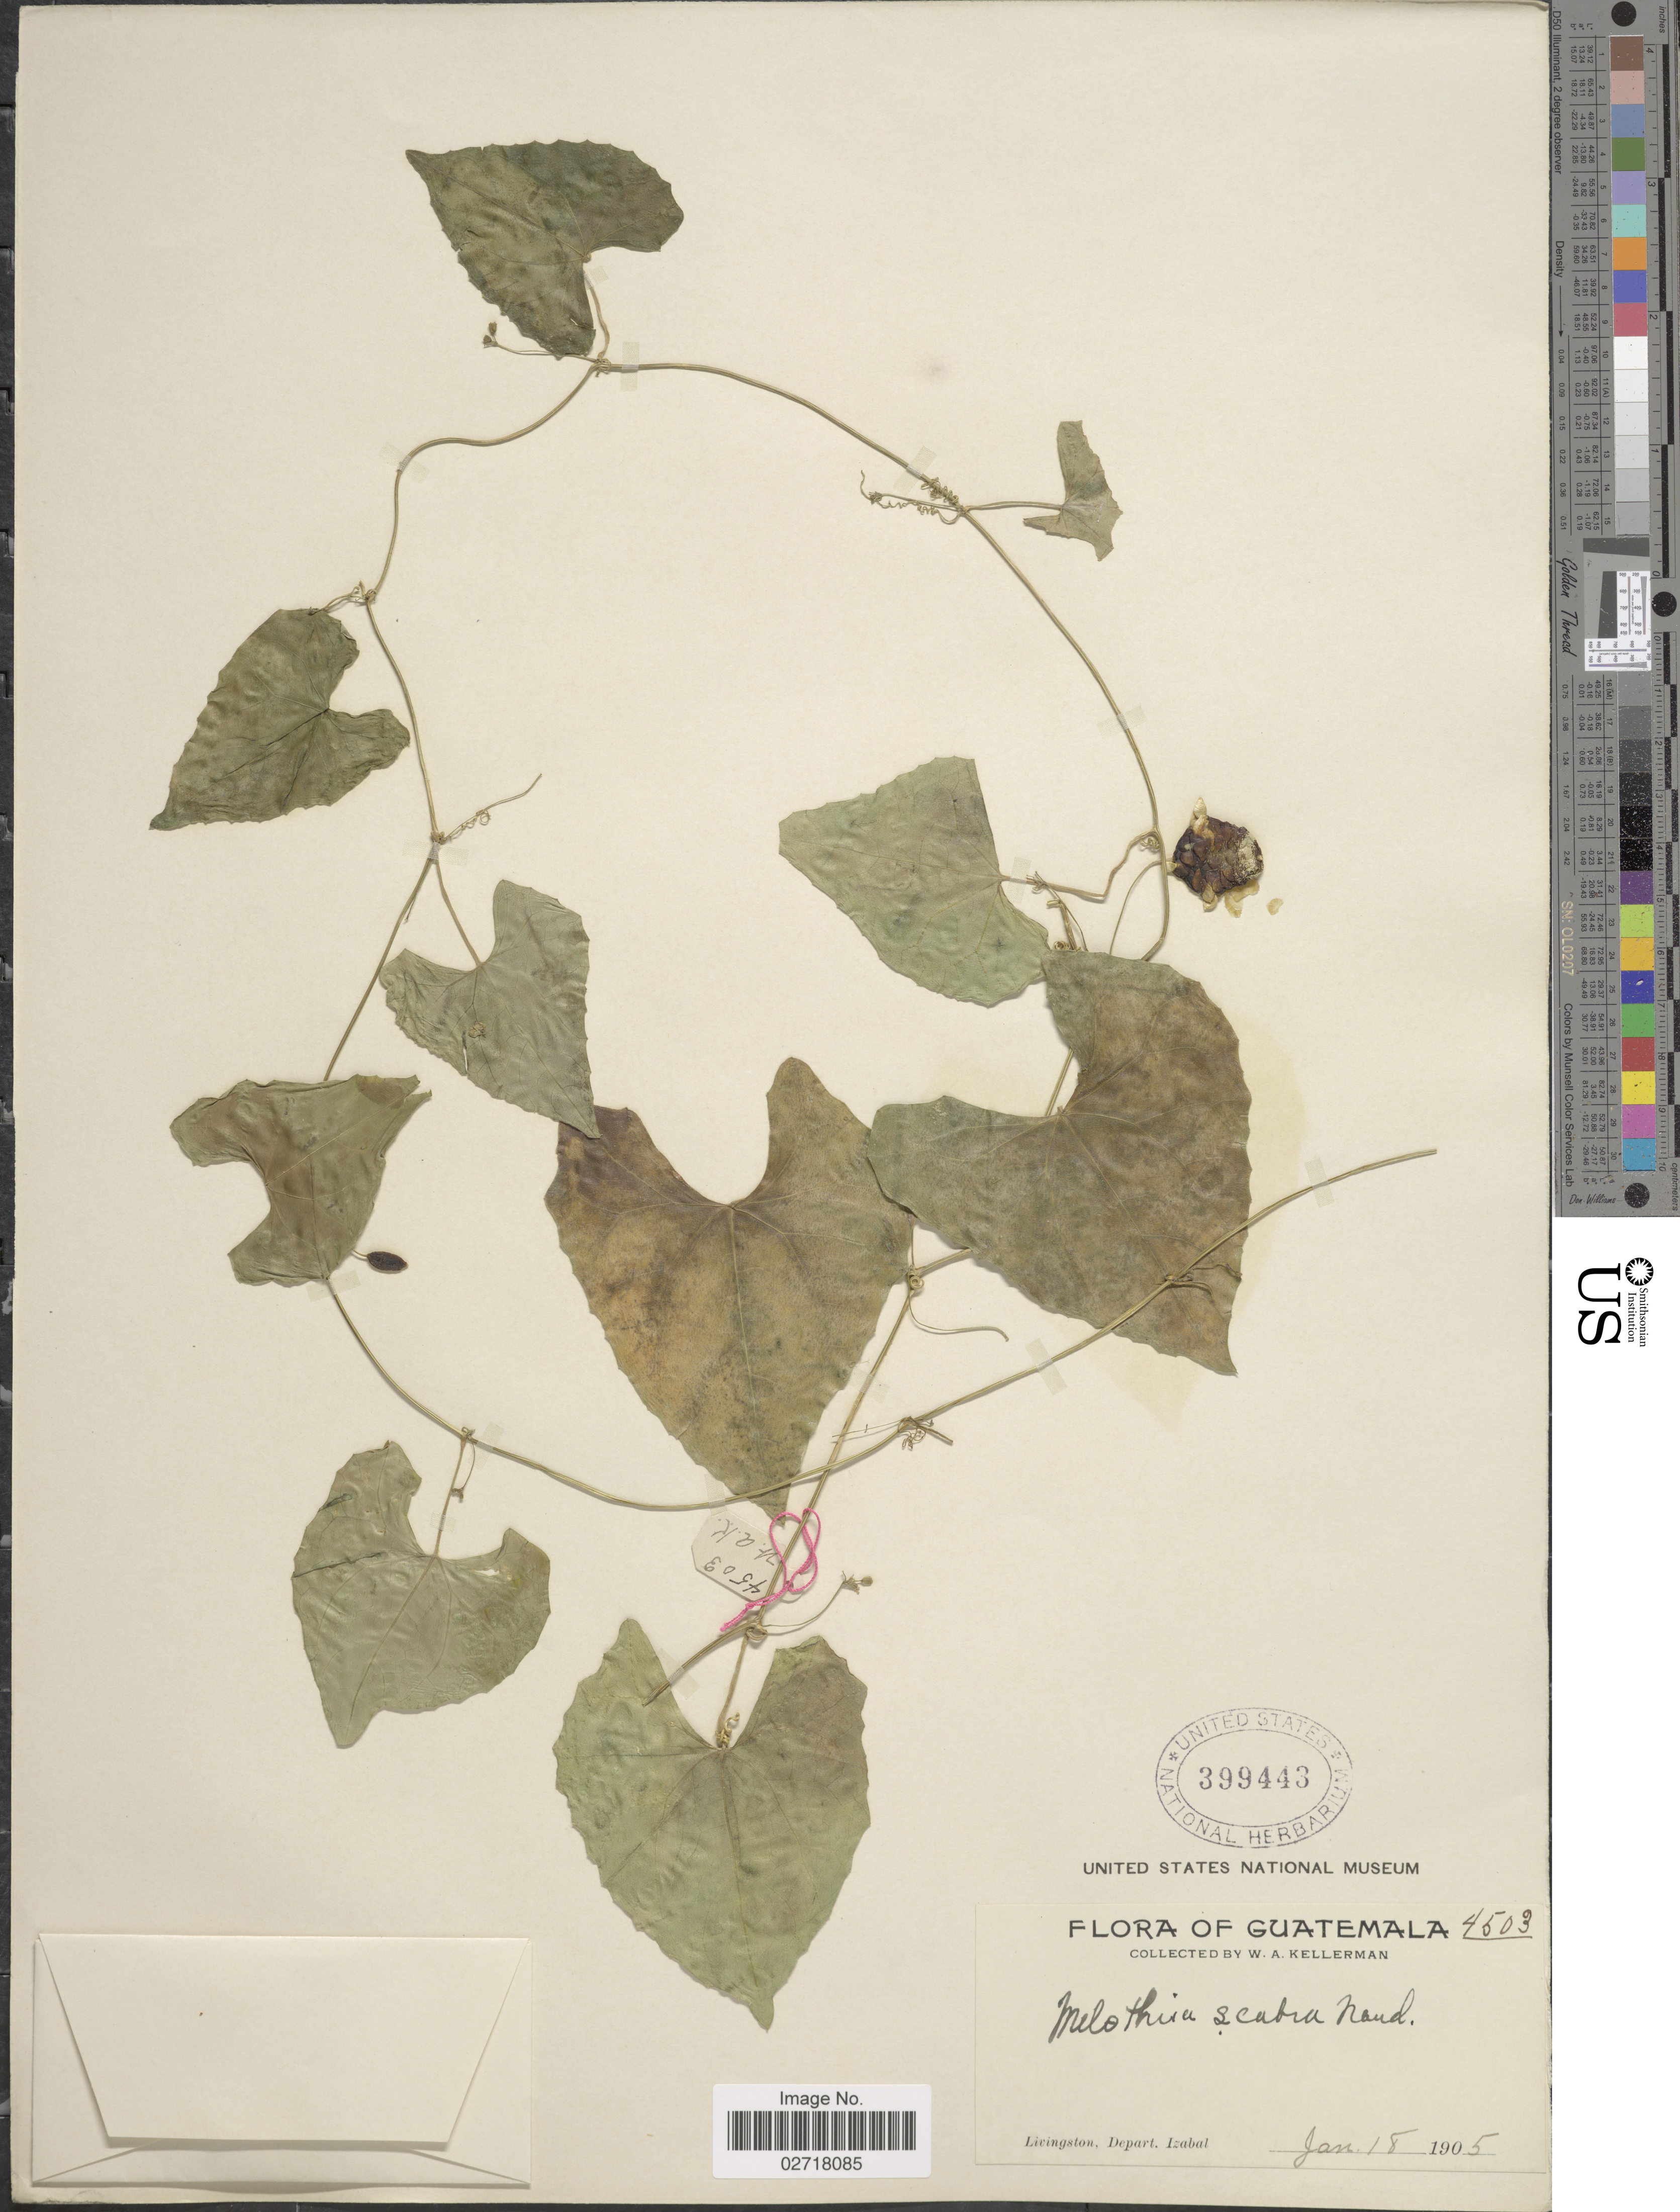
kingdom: Plantae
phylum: Tracheophyta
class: Magnoliopsida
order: Cucurbitales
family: Cucurbitaceae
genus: Melothria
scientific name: Melothria scabra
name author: Naudin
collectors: W. Kellerman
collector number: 4503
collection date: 1905-01-18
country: Guatemala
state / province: Izabal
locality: Livingston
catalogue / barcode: US 399443